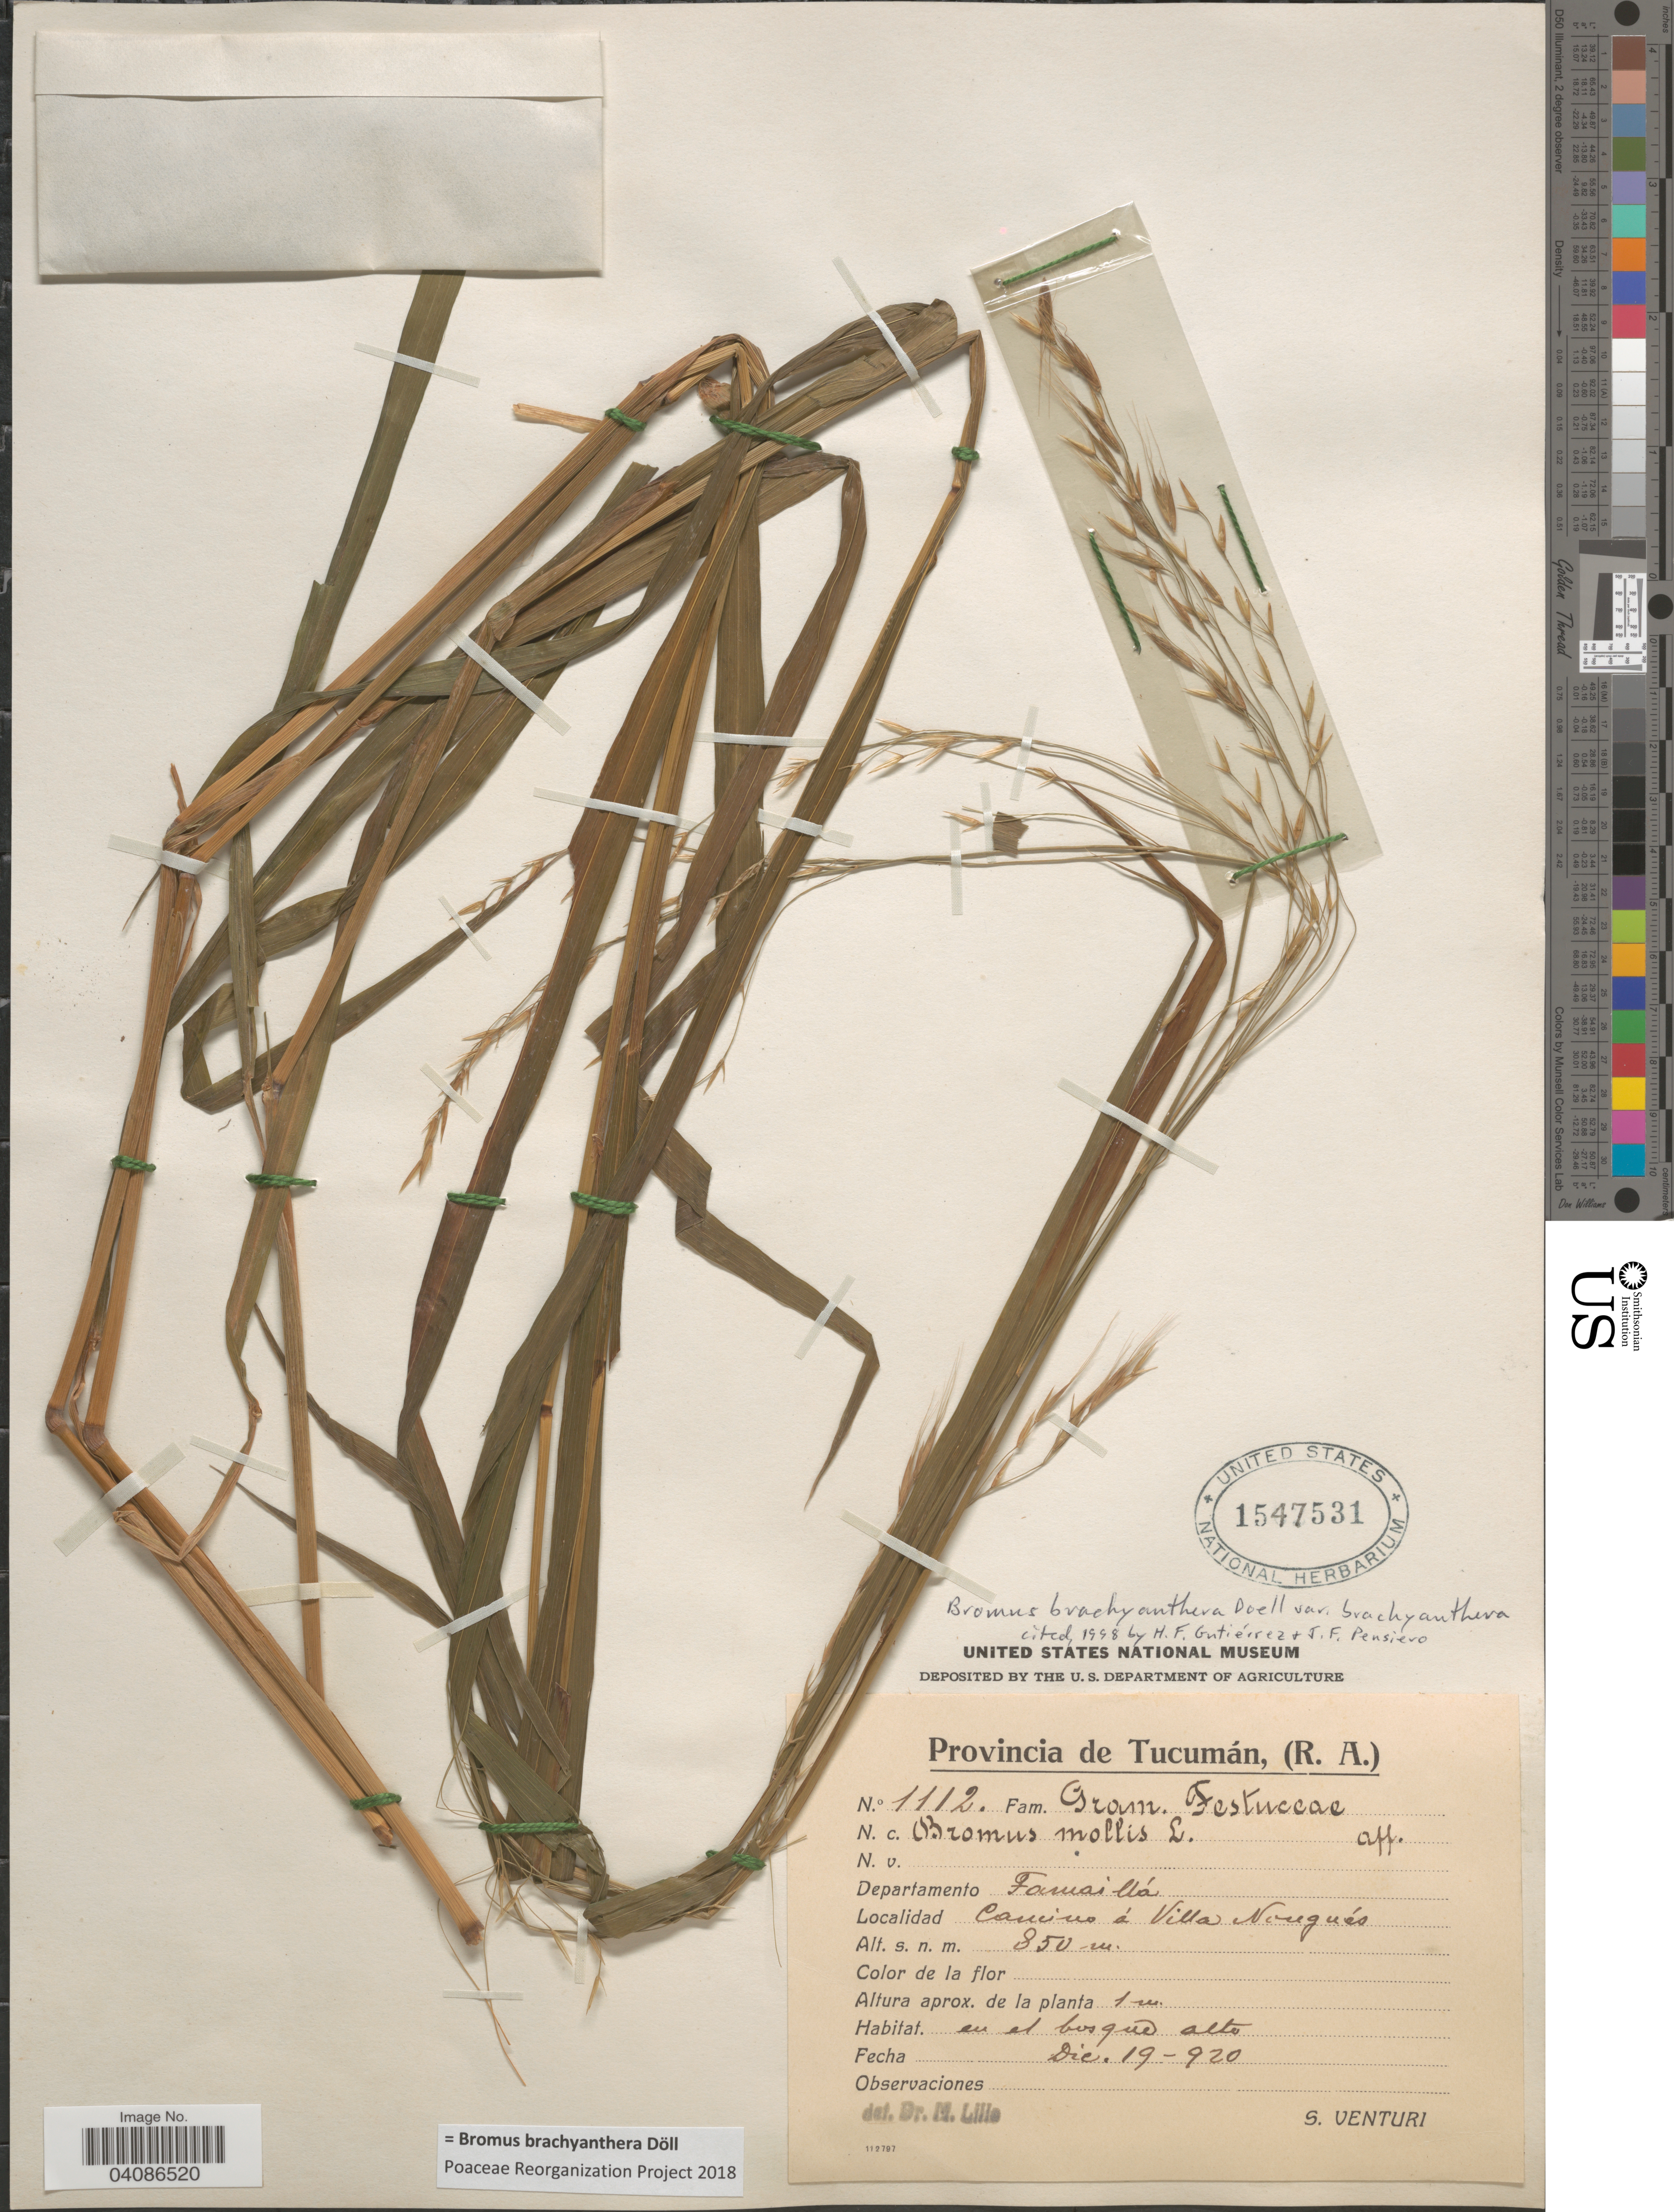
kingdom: Plantae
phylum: Tracheophyta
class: Liliopsida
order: Poales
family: Poaceae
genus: Bromus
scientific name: Bromus brachyanthera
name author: Döll in Mart.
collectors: S. Venturi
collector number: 1112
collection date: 1920-12-19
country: Argentina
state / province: Tucuman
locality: Departamento Famaillá. Camino á Villa Nougués.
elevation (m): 850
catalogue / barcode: US 1547531